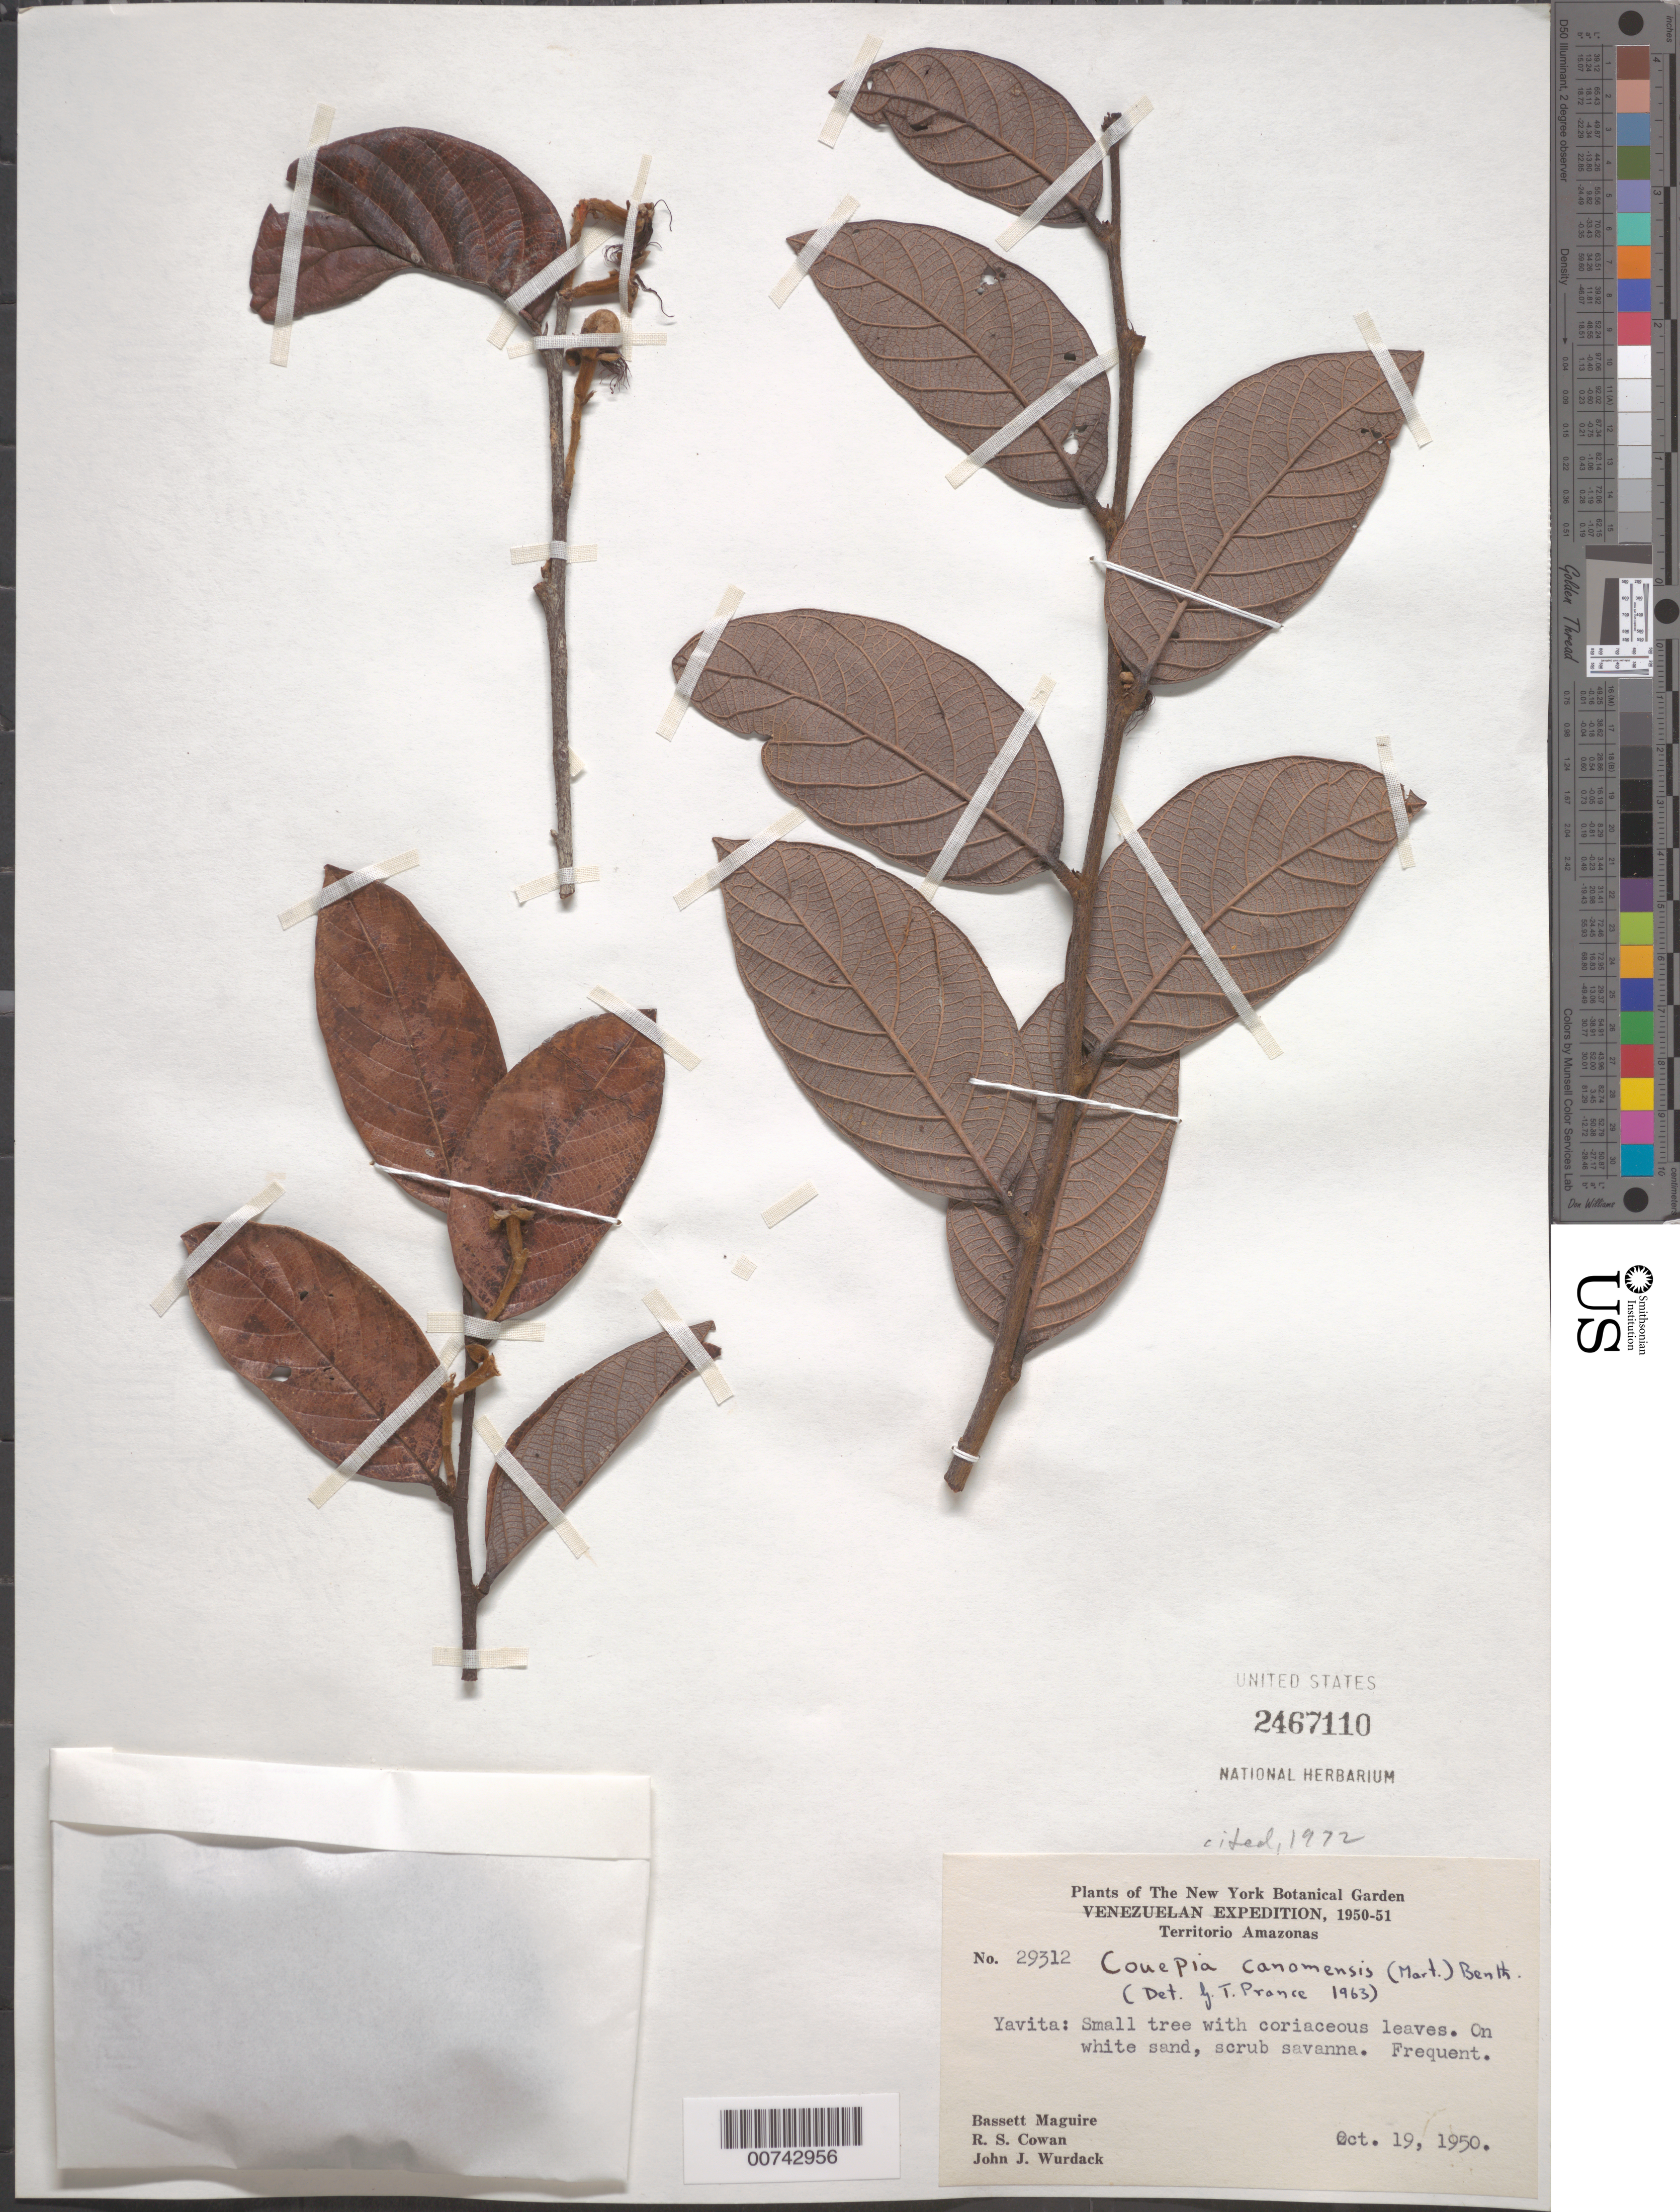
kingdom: Plantae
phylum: Tracheophyta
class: Magnoliopsida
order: Malpighiales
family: Chrysobalanaceae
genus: Gaulettia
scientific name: Gaulettia canomensis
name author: (Mart.) Sothers & Prance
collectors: B. Maguire, R. S. Cowan & J. J. Wurdack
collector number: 29312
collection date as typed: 19-Oct-50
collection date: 1950-10-19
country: Venezuela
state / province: Amazonas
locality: Yavita, Río Atabapo, Río Orinoco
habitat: White sand, scrub savanna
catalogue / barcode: US 2467110